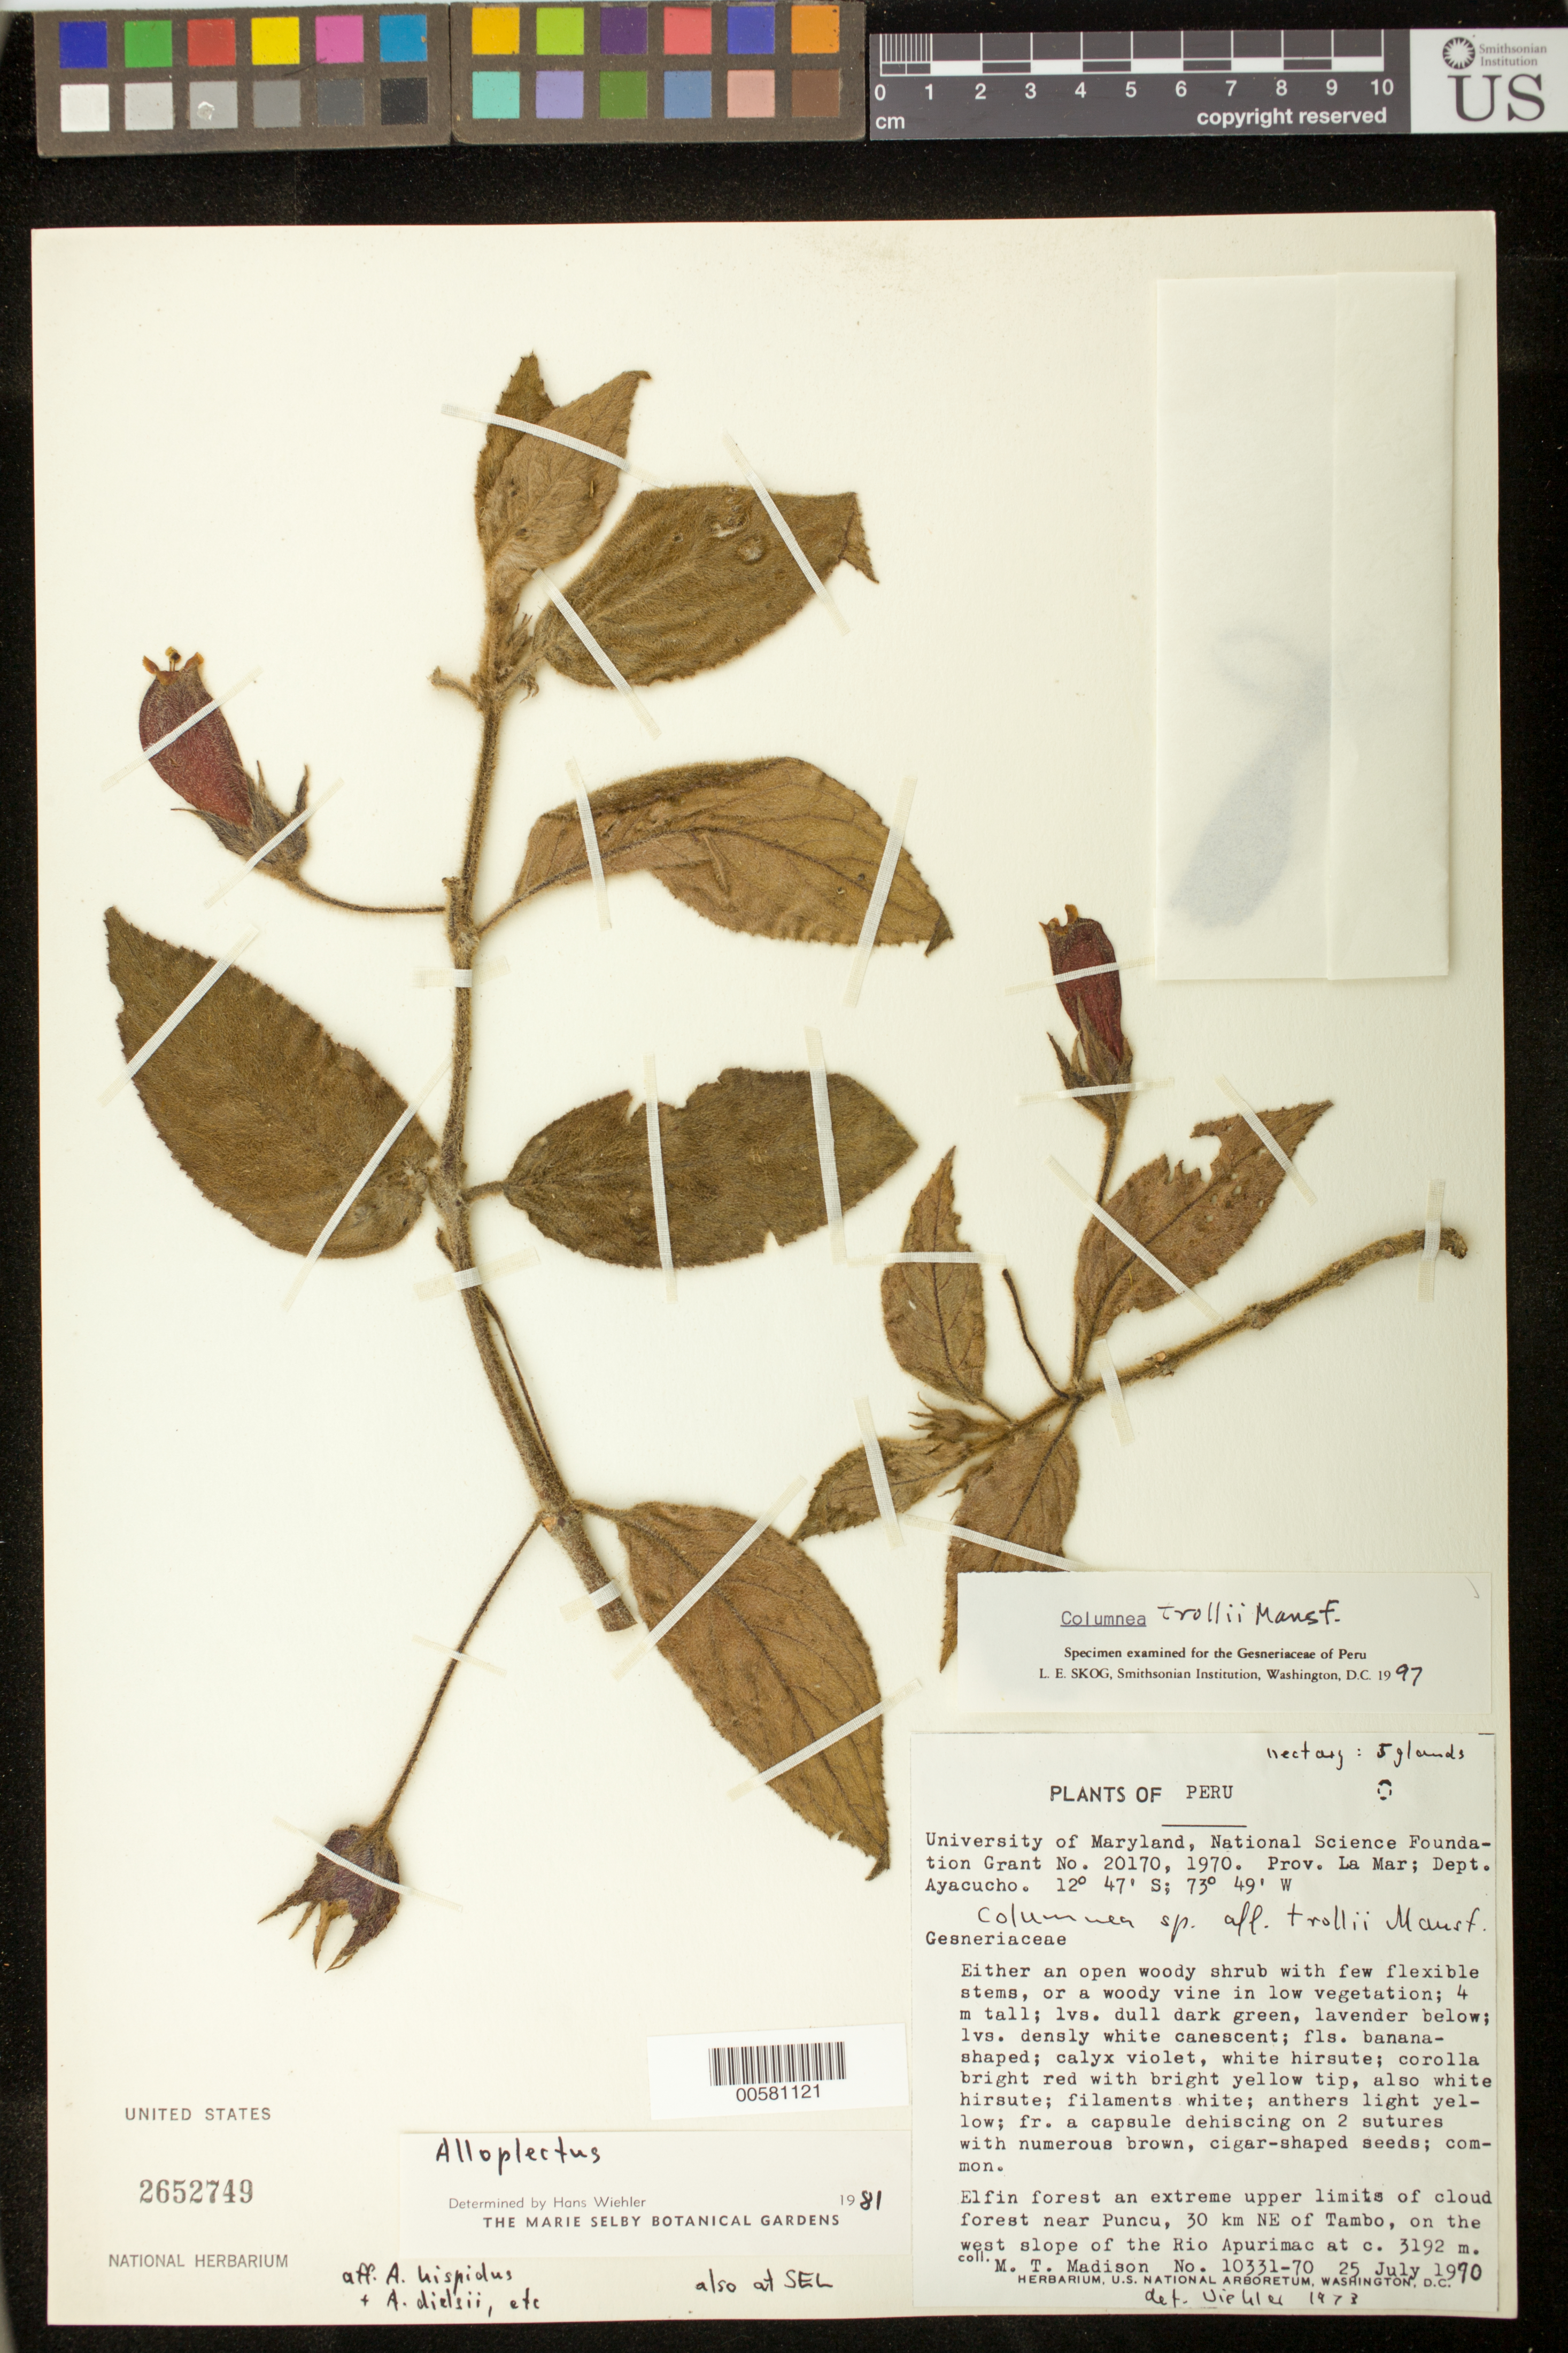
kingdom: Plantae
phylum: Tracheophyta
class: Magnoliopsida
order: Lamiales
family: Gesneriaceae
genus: Columnea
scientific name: Columnea trollii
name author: Mansf.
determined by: Skog, Laurence E.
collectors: M. T. Madison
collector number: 10331 -70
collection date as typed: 25 Jul 1970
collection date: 1970-07-25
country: Peru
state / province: Ayacucho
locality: Prov. La Mar; near Puncu, 30 km NE of Tambo, on the W slope of the Rio Apurimac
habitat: Elfin forest on extreme upper limits of cloud forest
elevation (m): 3192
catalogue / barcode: US 2652749